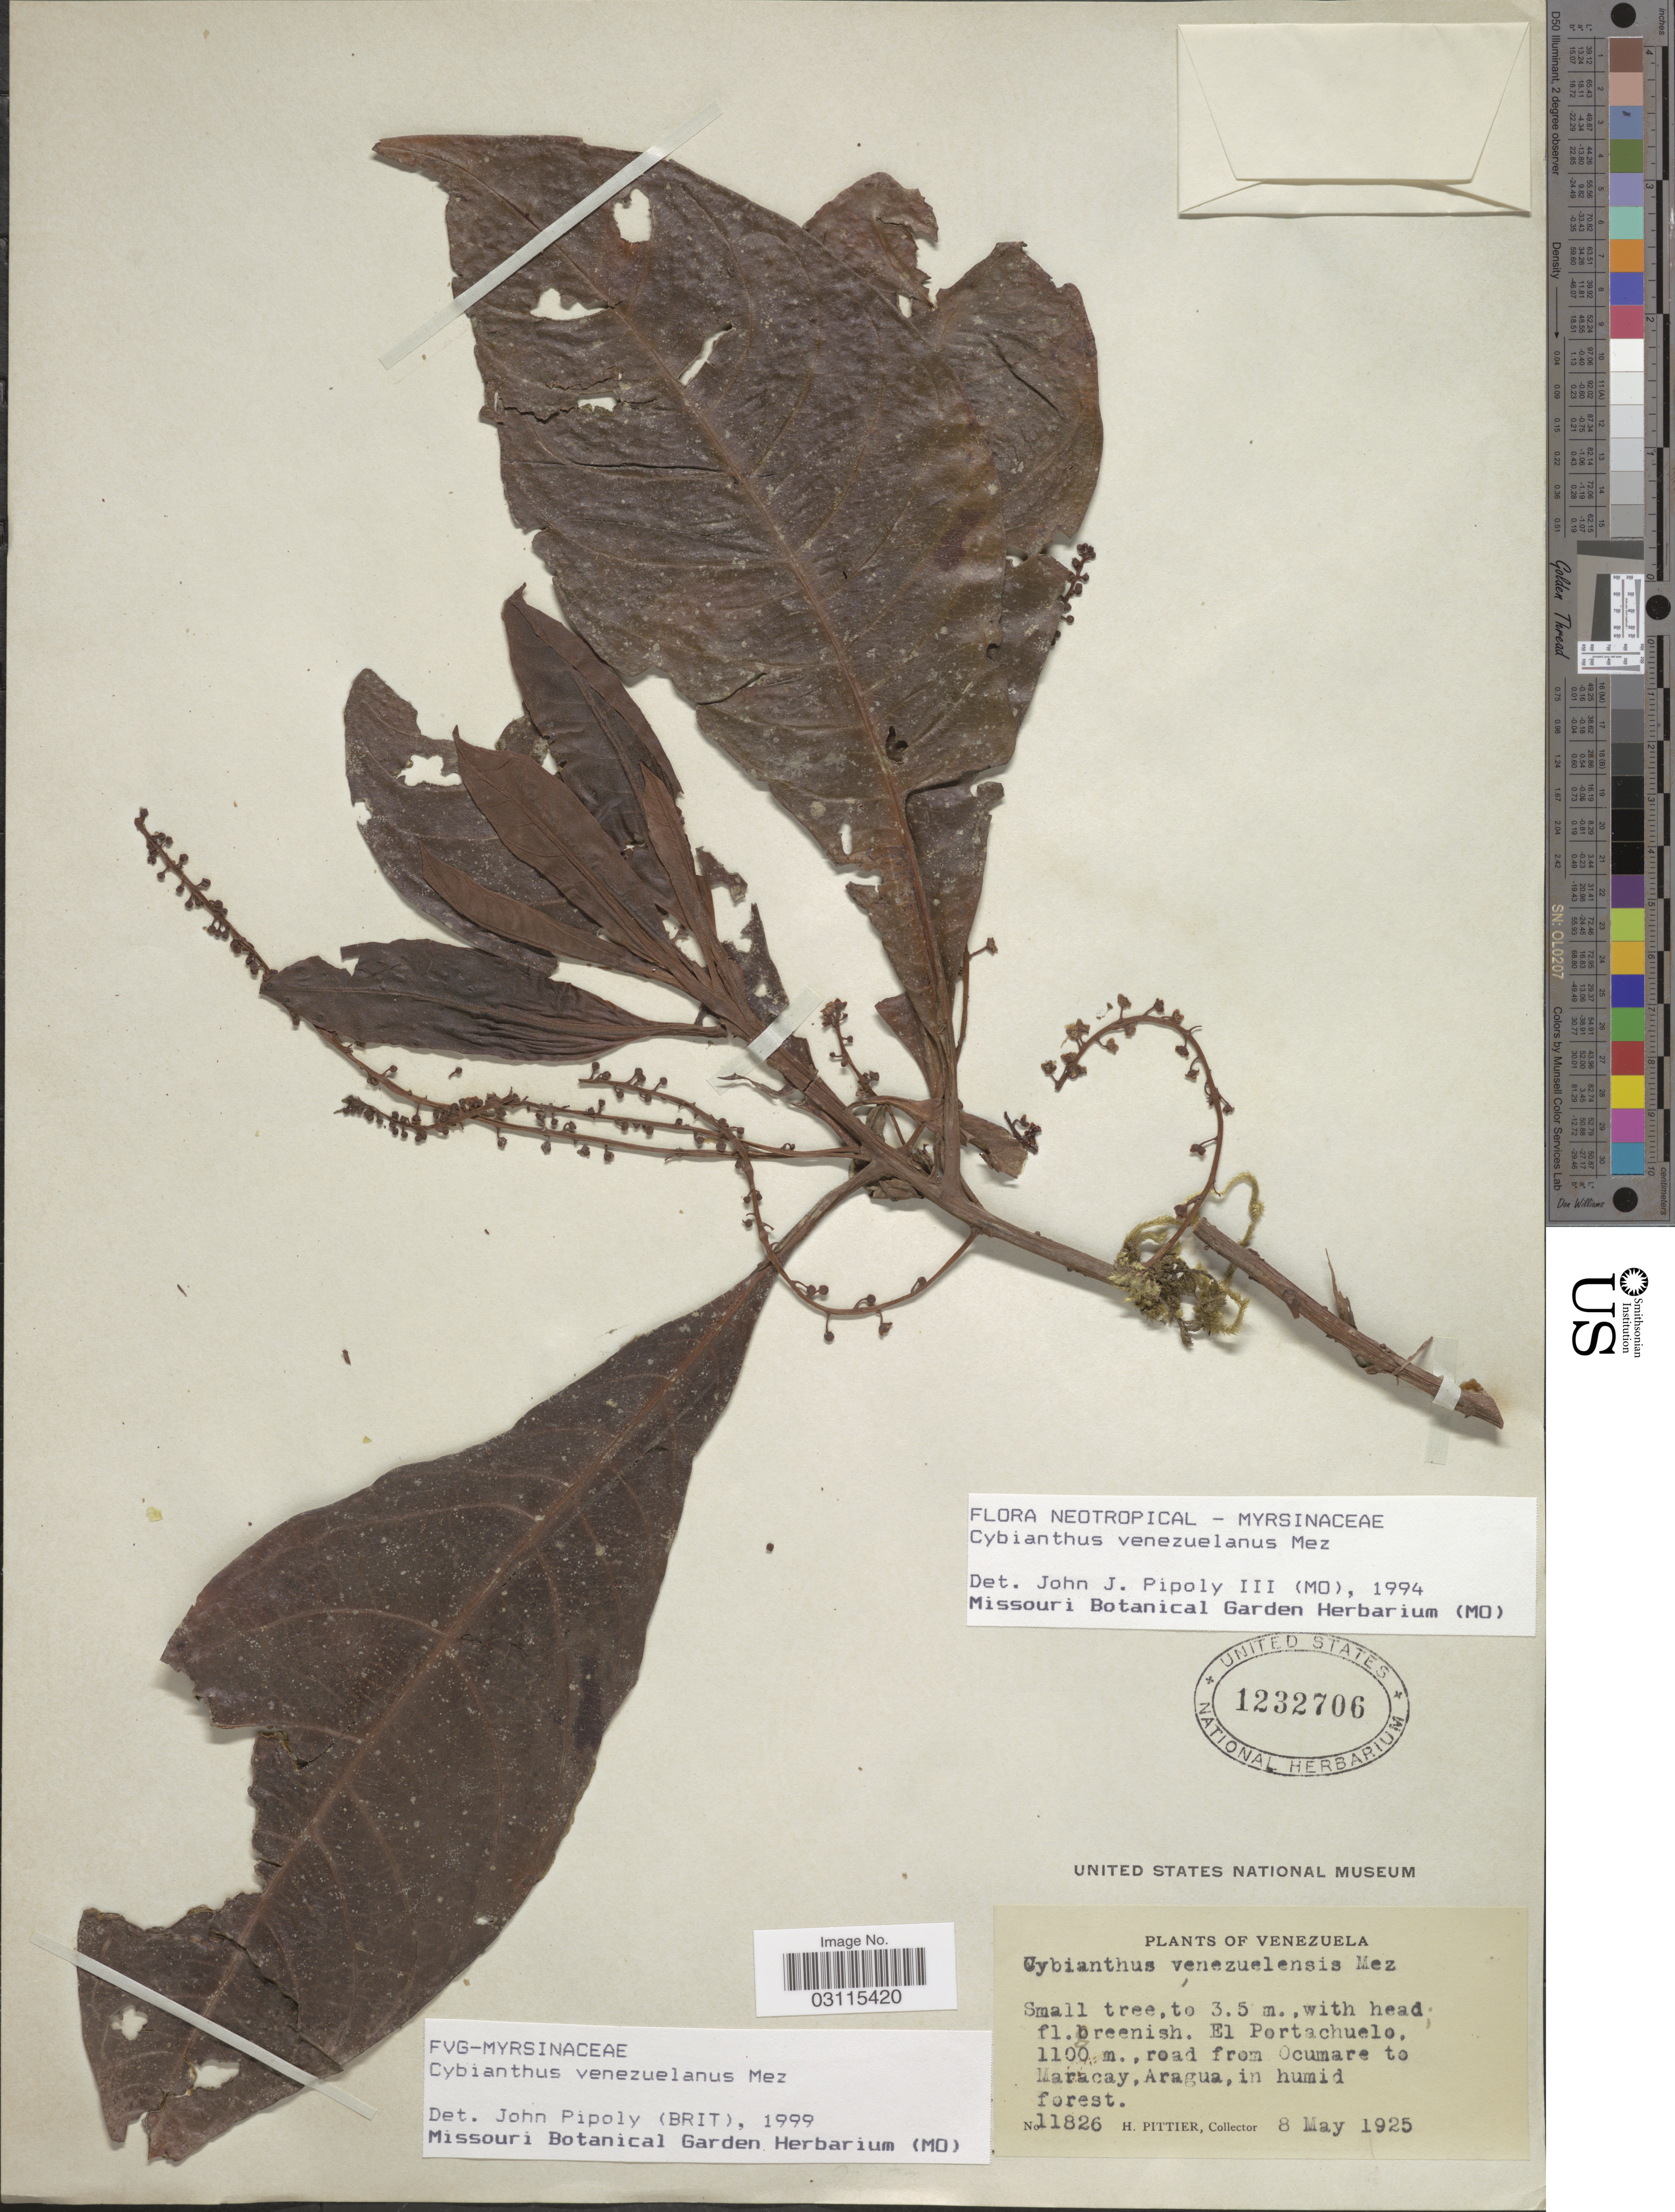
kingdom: Plantae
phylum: Tracheophyta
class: Magnoliopsida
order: Ericales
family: Primulaceae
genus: Cybianthus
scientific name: Cybianthus venezuelanus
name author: Mez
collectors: H. F. Pittier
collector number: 11826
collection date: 1925-05-08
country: Venezuela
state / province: Aragua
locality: El Portachuelo, road from Ocumare to Maracay, Aragua.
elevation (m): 1100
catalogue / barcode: US 1232706